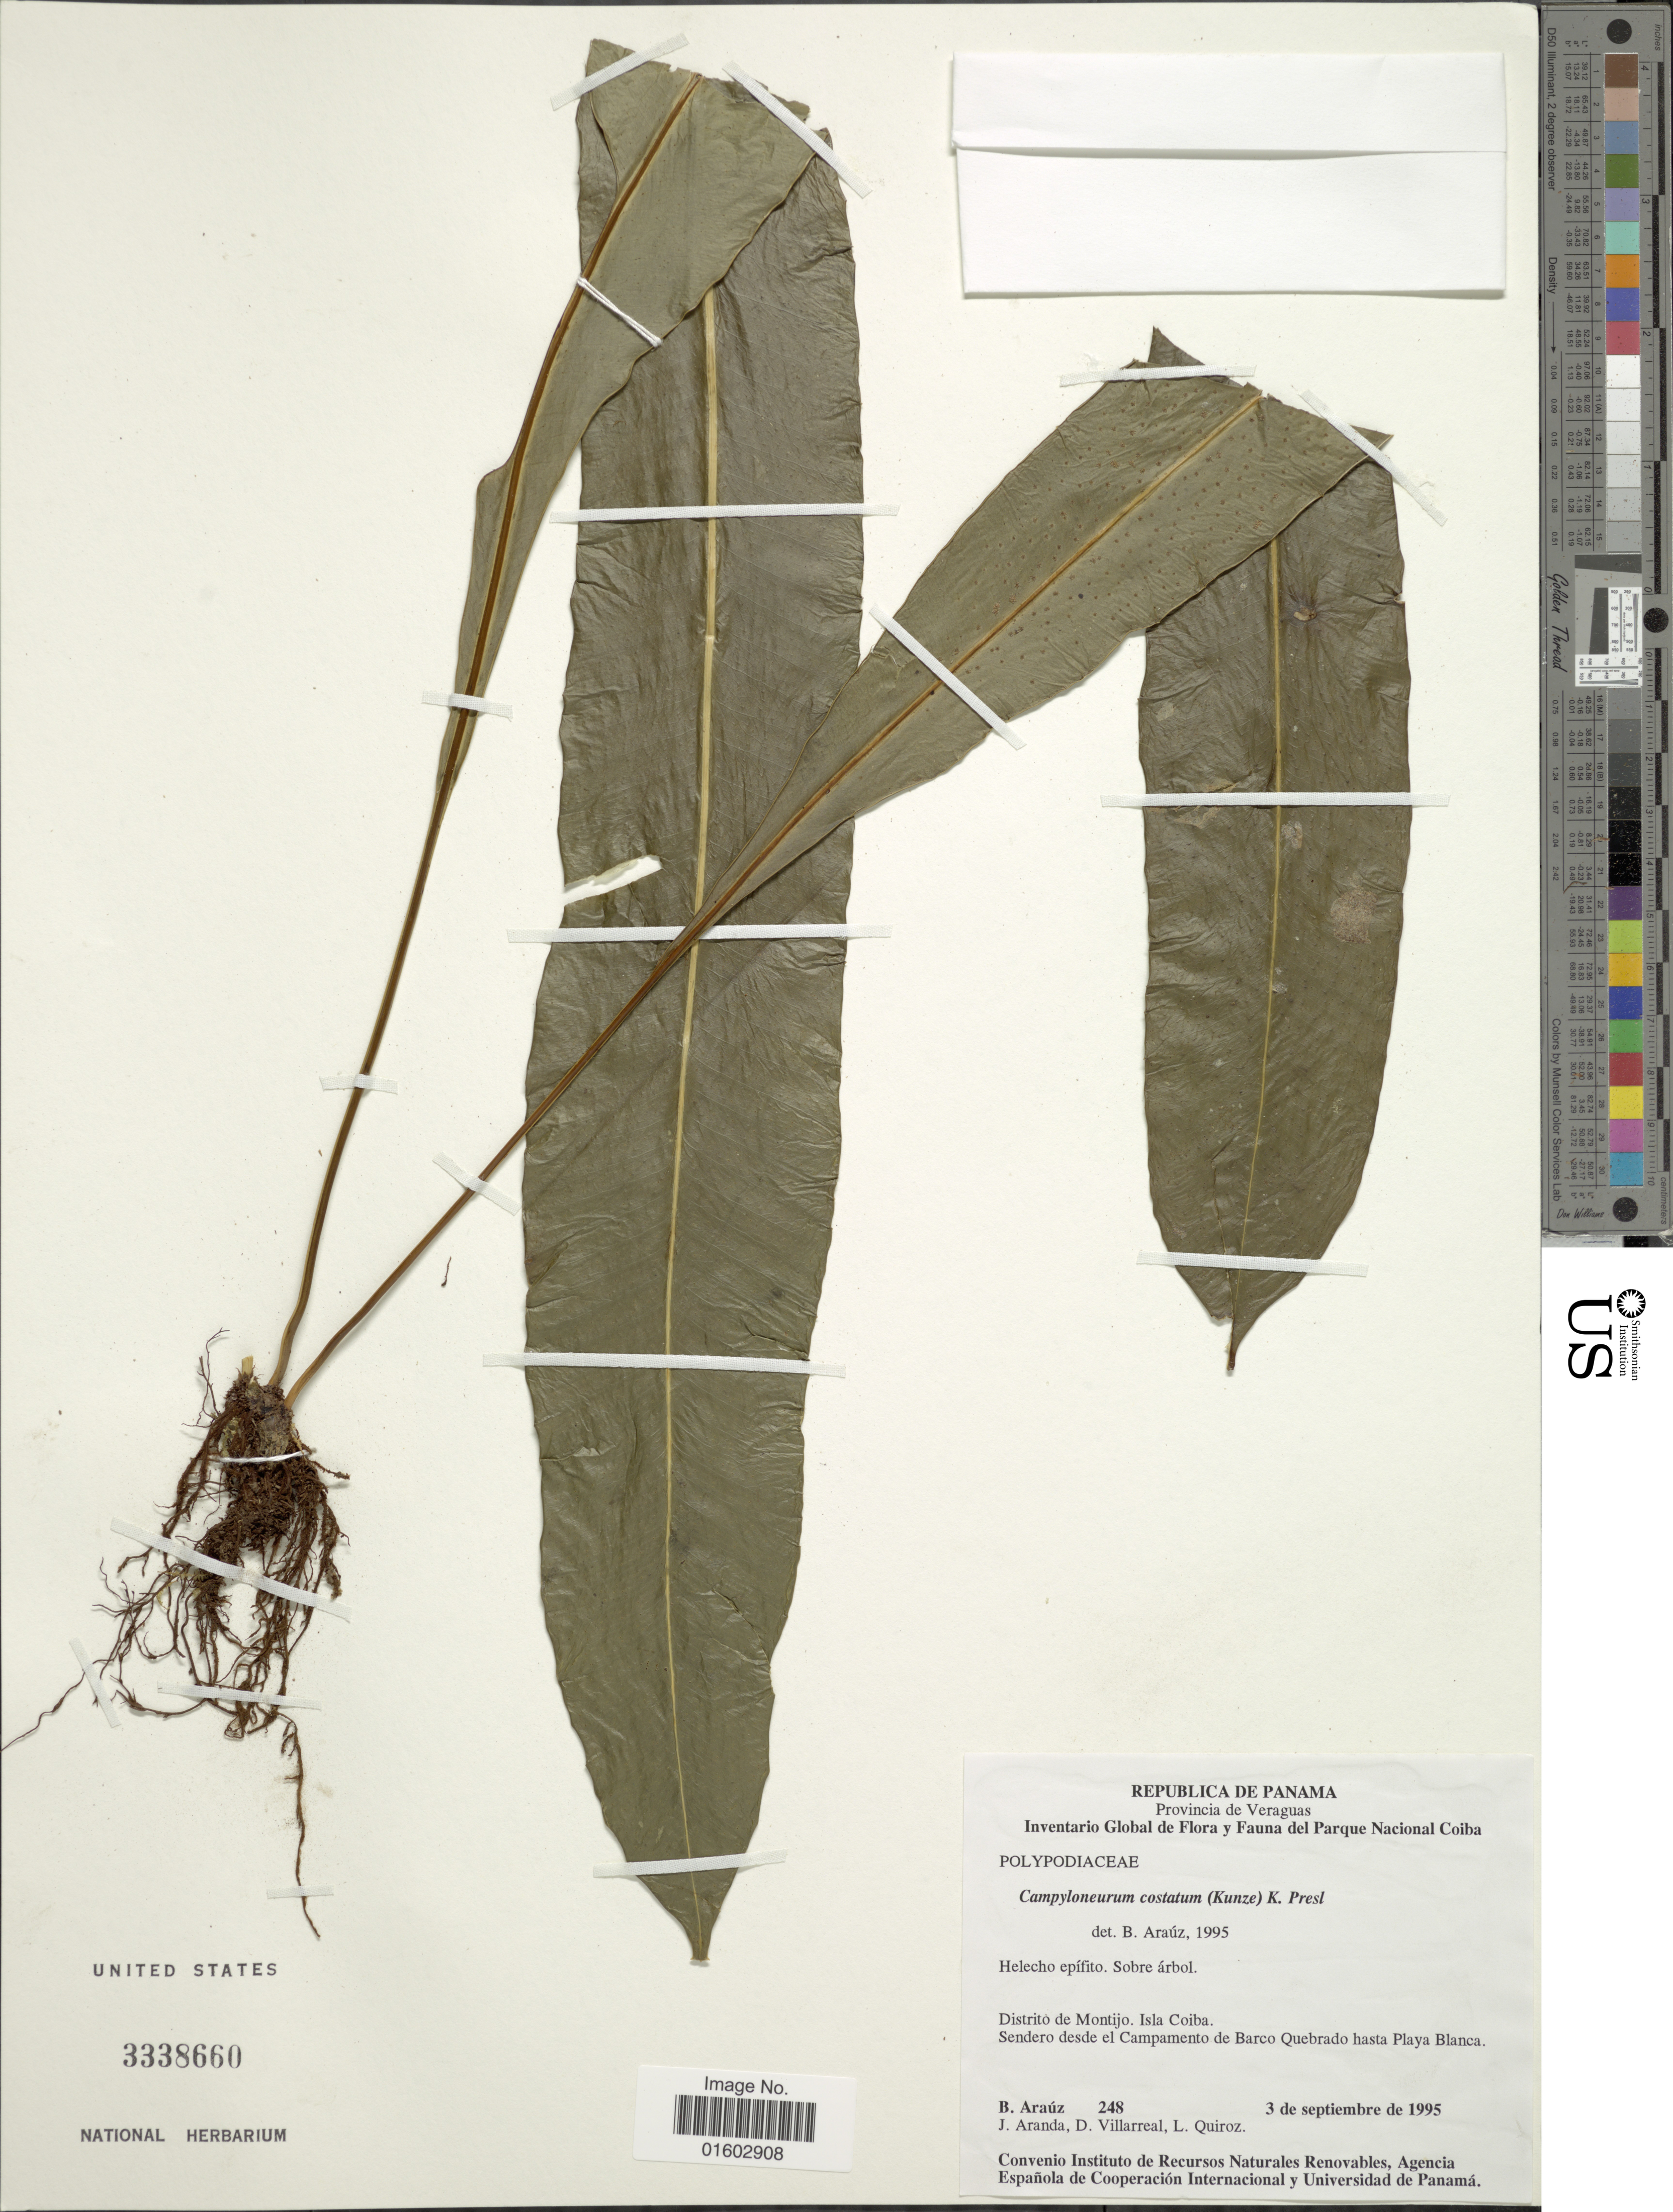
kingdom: Plantae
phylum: Tracheophyta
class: Polypodiopsida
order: Polypodiales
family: Polypodiaceae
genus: Campyloneurum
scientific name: Campyloneurum costatum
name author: (Kunze) C. Presl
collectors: B. Araúz, J. Aranda, D. Villarreal & L. Quiroz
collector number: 248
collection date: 1995-09-03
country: Panama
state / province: Veraguas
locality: Provincia de Verguas. Distrito de Montijo, Isla Coiba. Sendero desde el Campamento de Barco Quebrado hasta Playa Blanca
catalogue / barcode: US 3338660